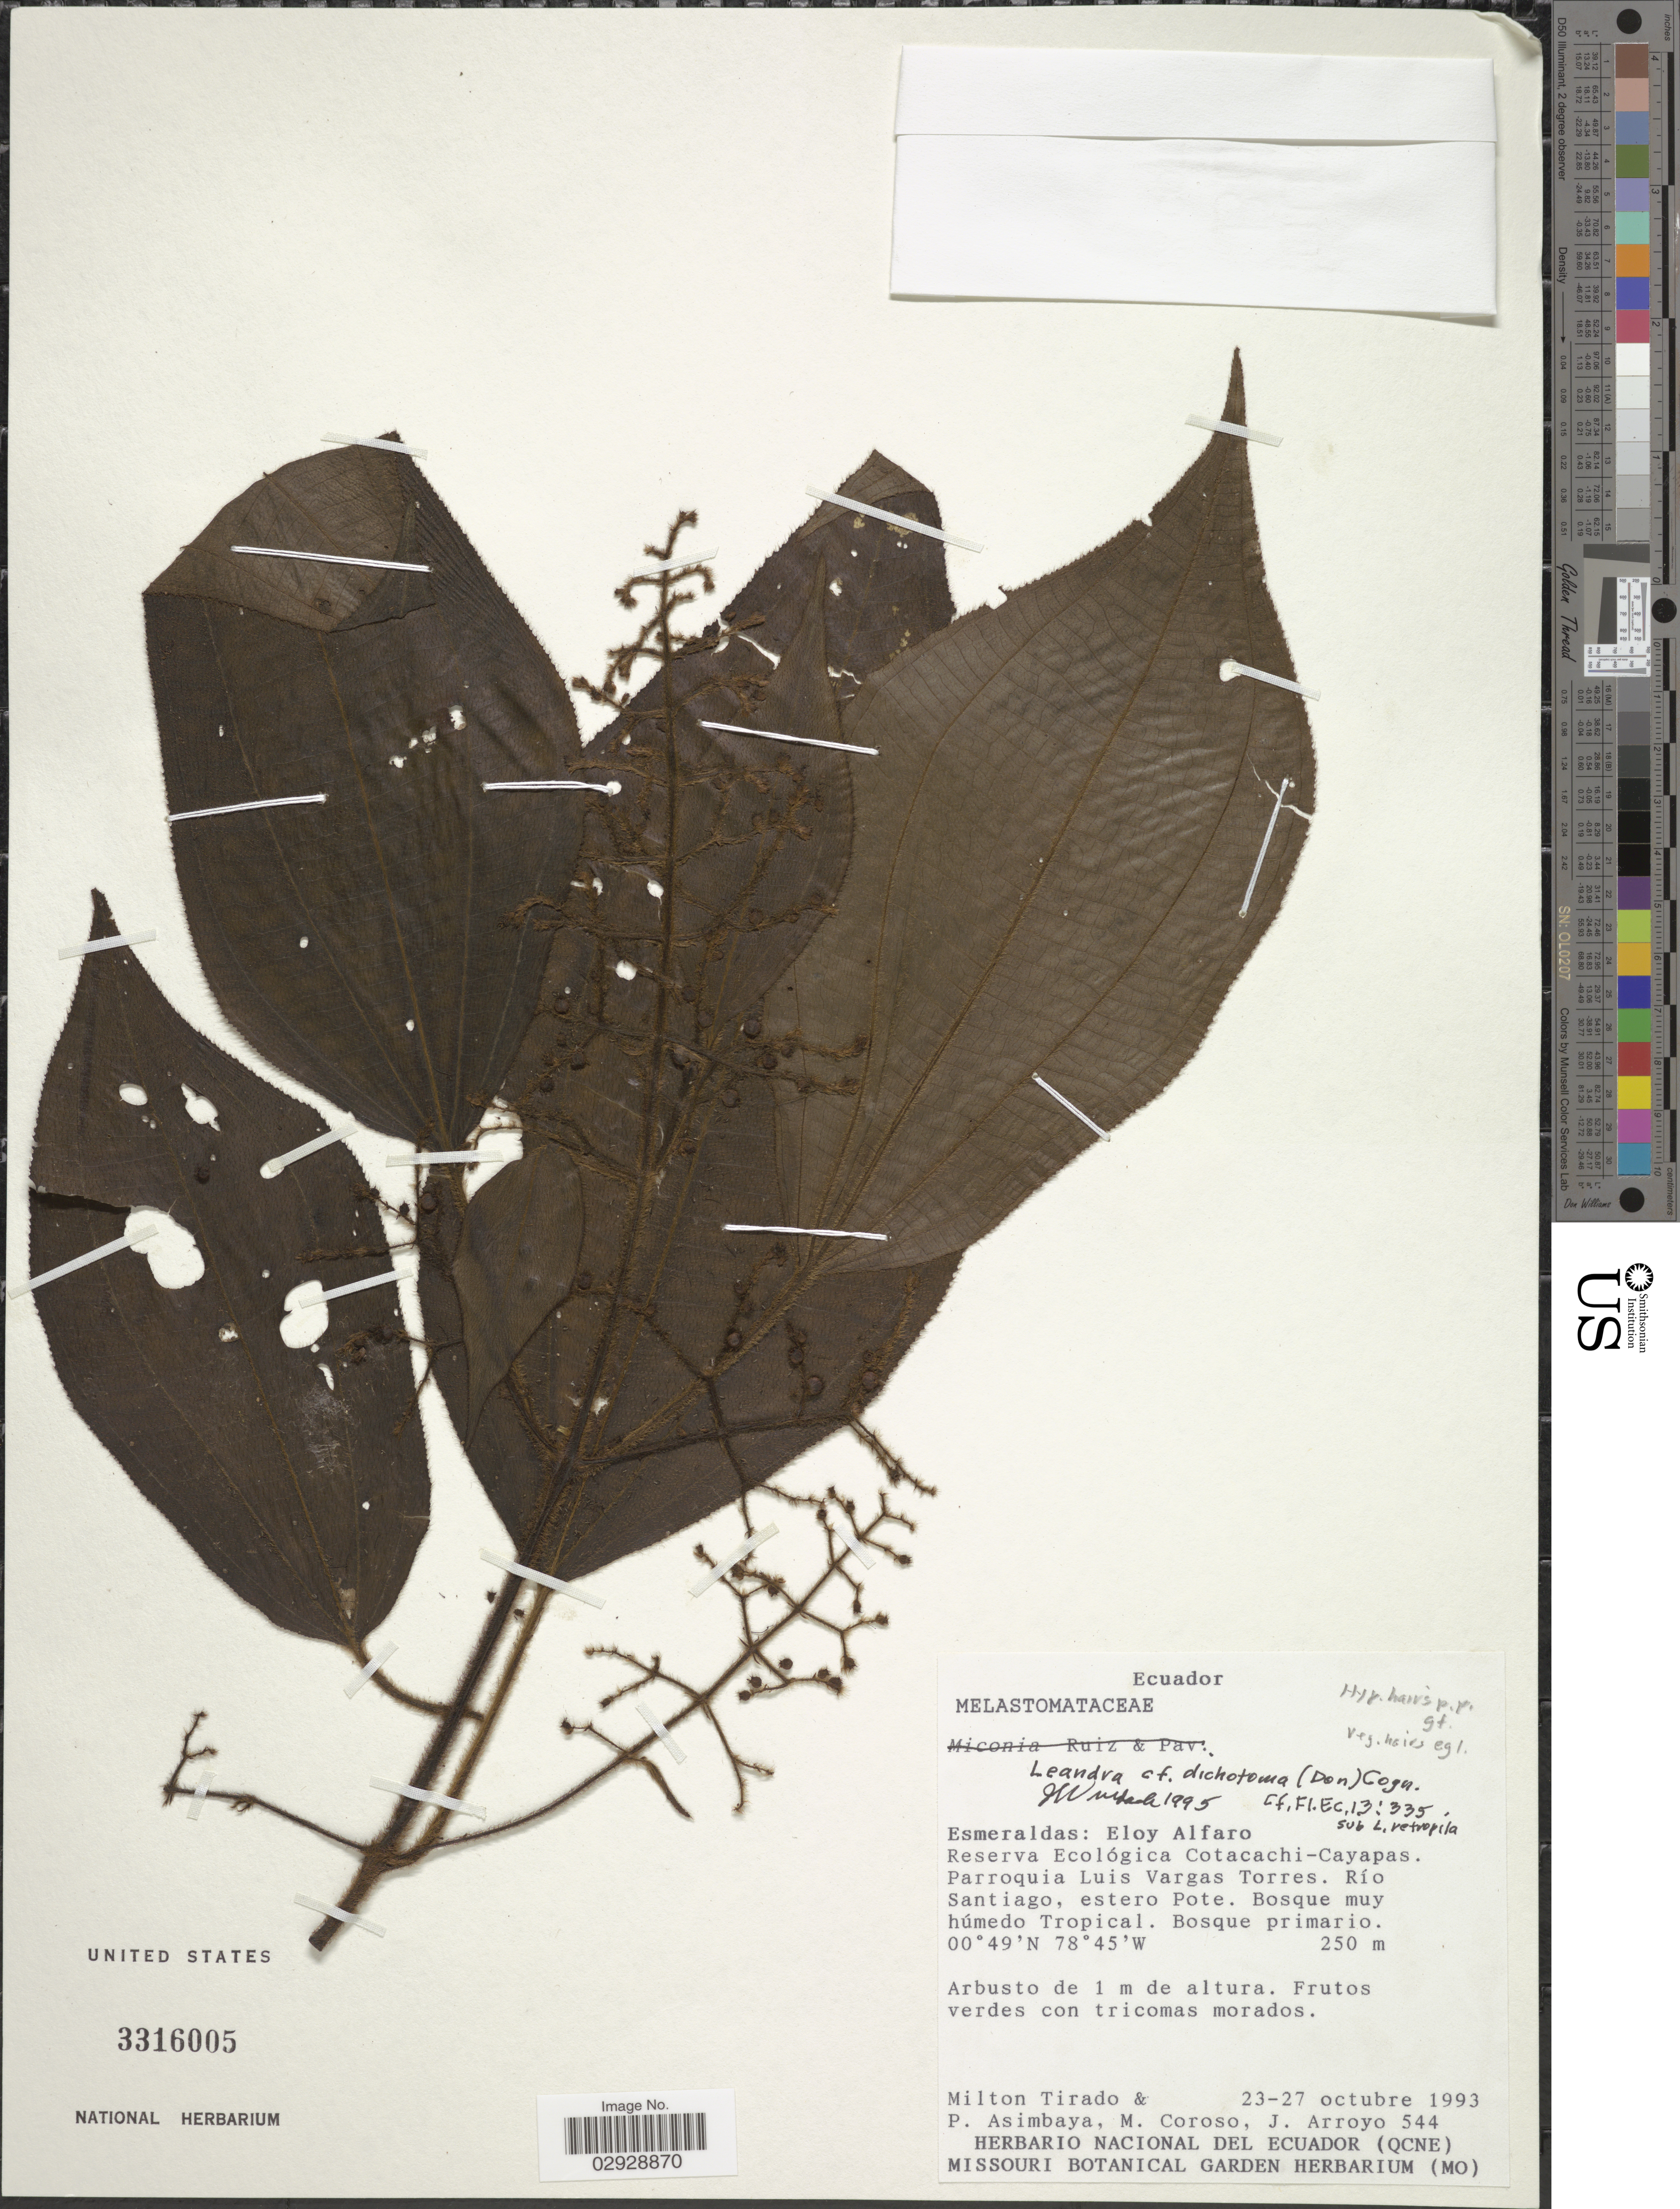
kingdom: Plantae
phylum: Tracheophyta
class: Magnoliopsida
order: Myrtales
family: Melastomataceae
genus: Leandra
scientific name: Leandra dichotoma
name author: (D. Don) Cogn.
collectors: M. Tirado, P. Asimbaya, M. Coroso & J. Arroyo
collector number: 544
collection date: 1993-10-23/1993-10-27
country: Ecuador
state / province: Esmeraldas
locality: Eloy Alfaro. Reserva Ecológica Cotacachi-Cayapas. Parroquia Luis Vargas Torres. Río Santiago, estero Pote.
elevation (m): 250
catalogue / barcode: US 3316005